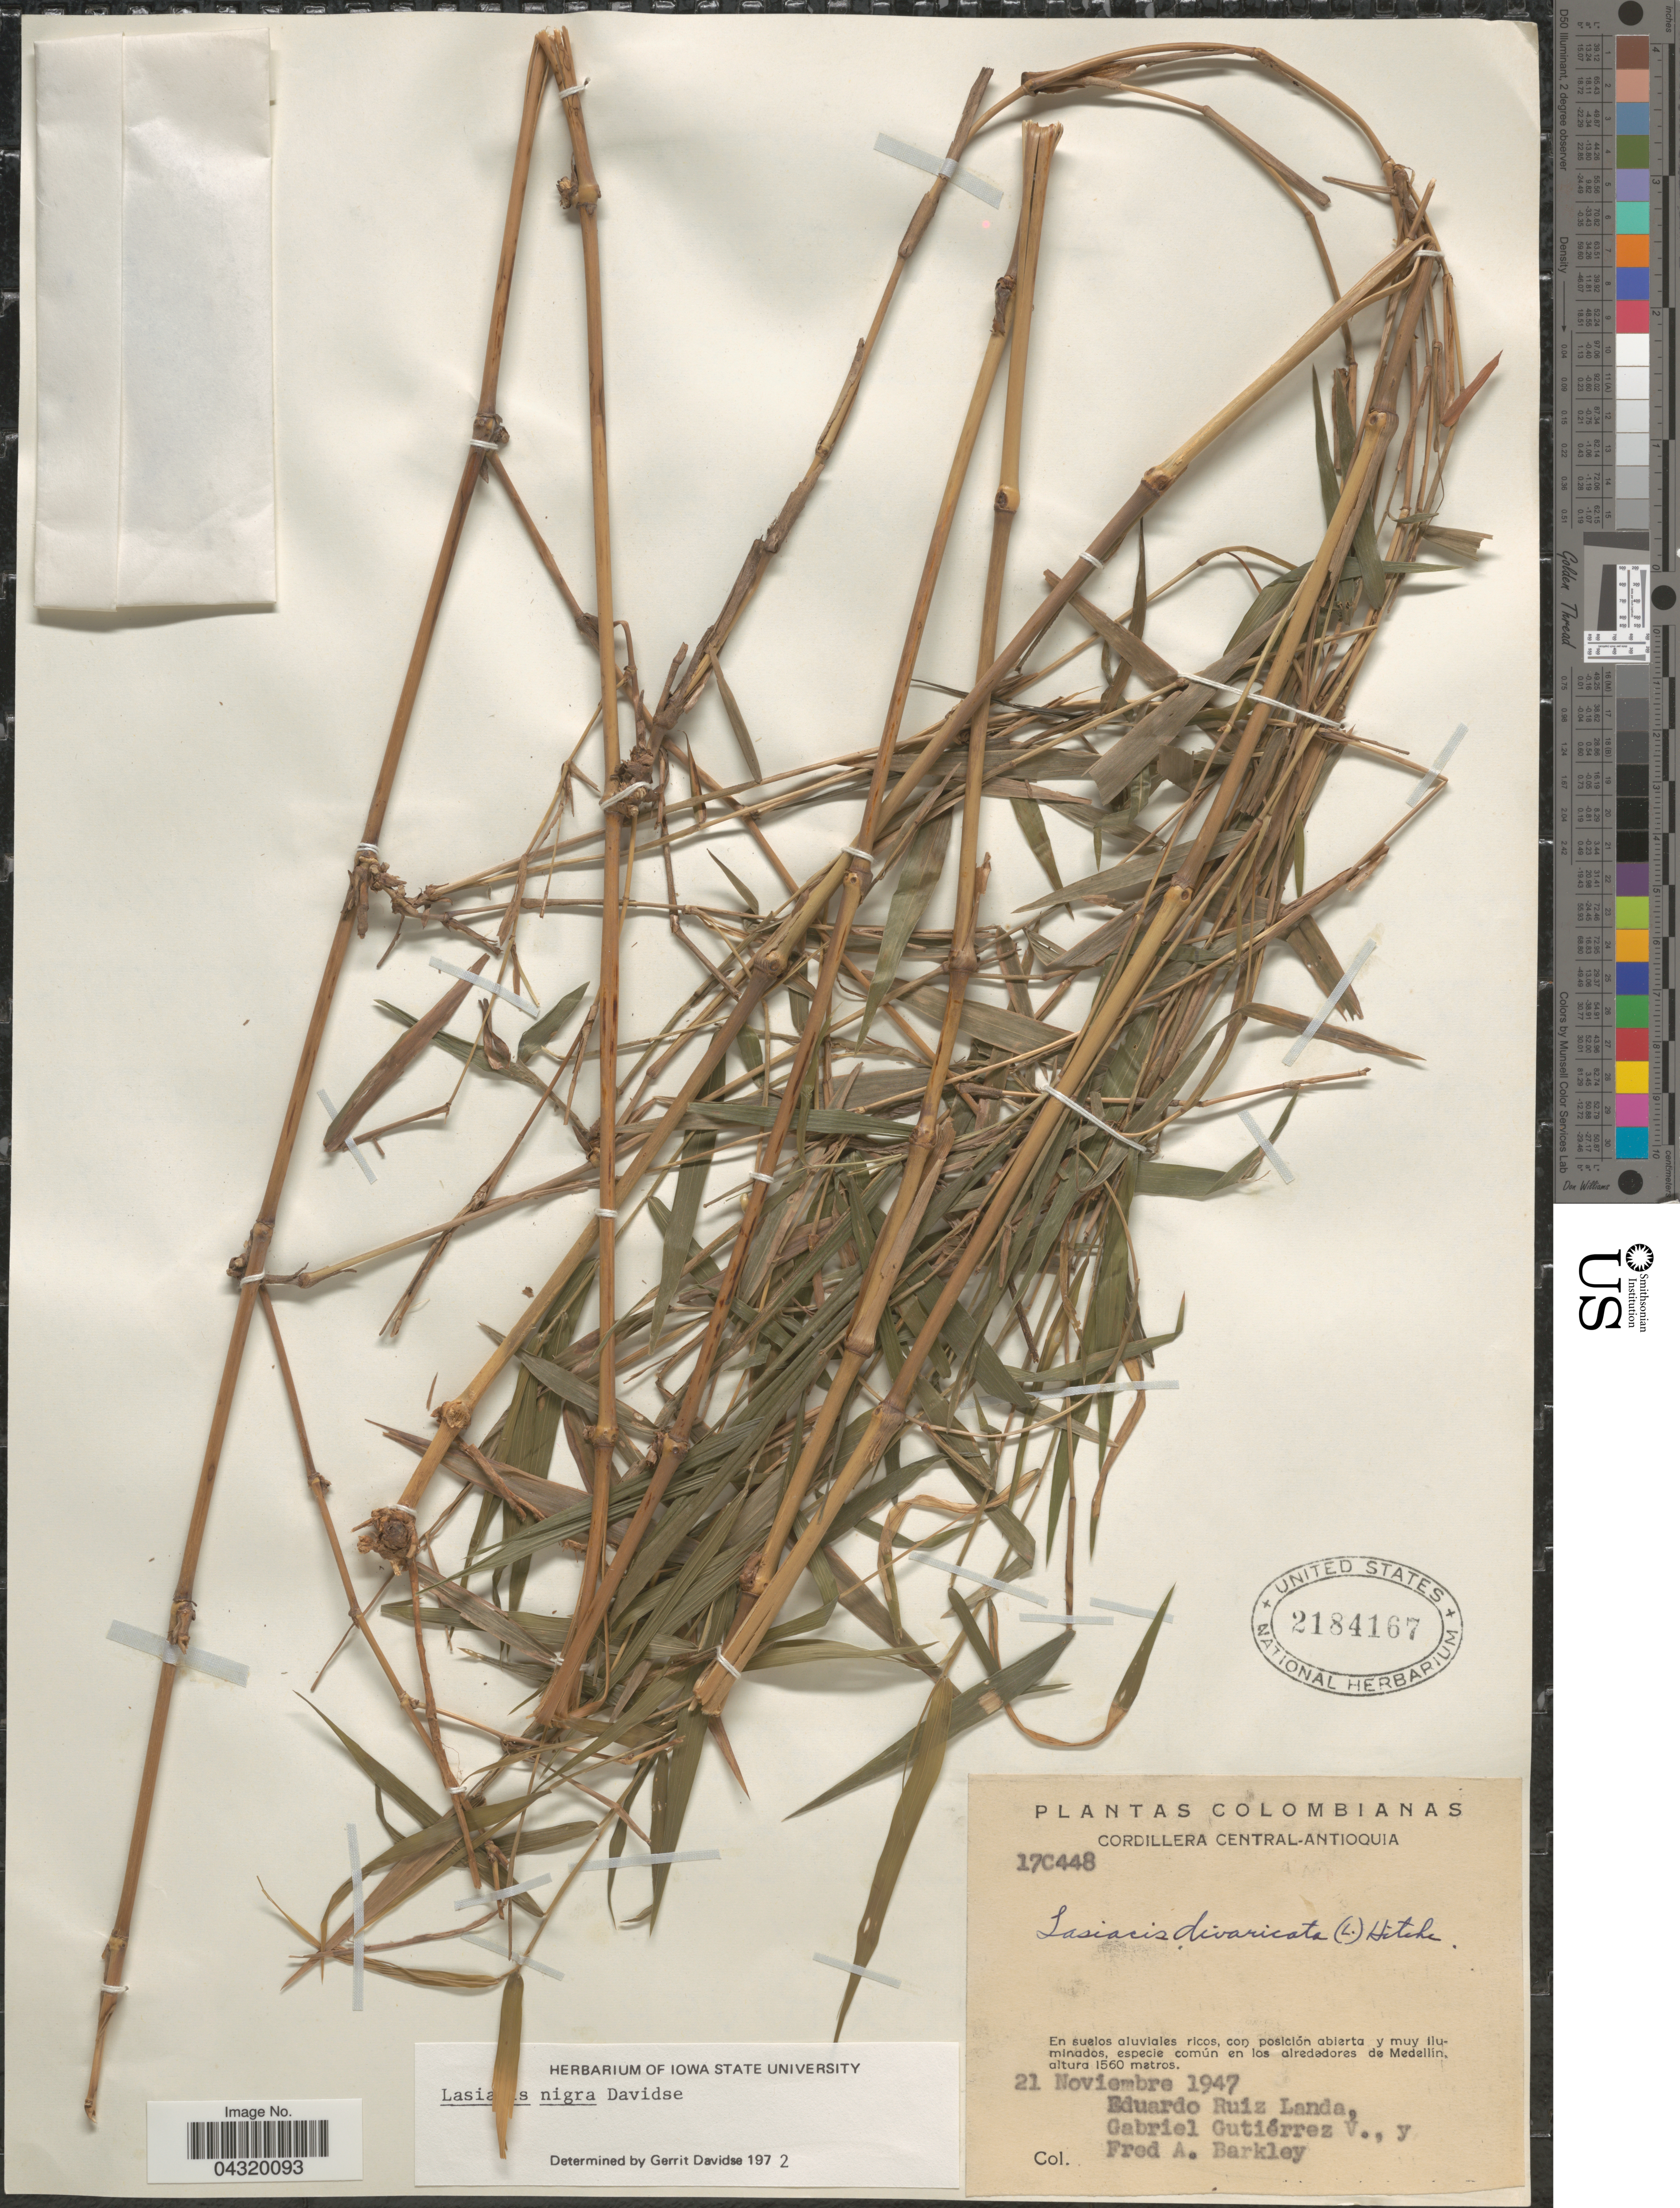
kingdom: Plantae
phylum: Tracheophyta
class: Liliopsida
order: Poales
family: Poaceae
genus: Lasiacis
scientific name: Lasiacis nigra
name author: Davidse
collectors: E. Ruiz Landa, G. Gutiérrez V. & F. A. Barkley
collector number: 17C448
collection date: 1947-11-21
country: Colombia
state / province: Antioquia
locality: Cordillera Central-Antioquia. Especie común en los alrededores de Medellín.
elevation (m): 1560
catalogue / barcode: US 2184167